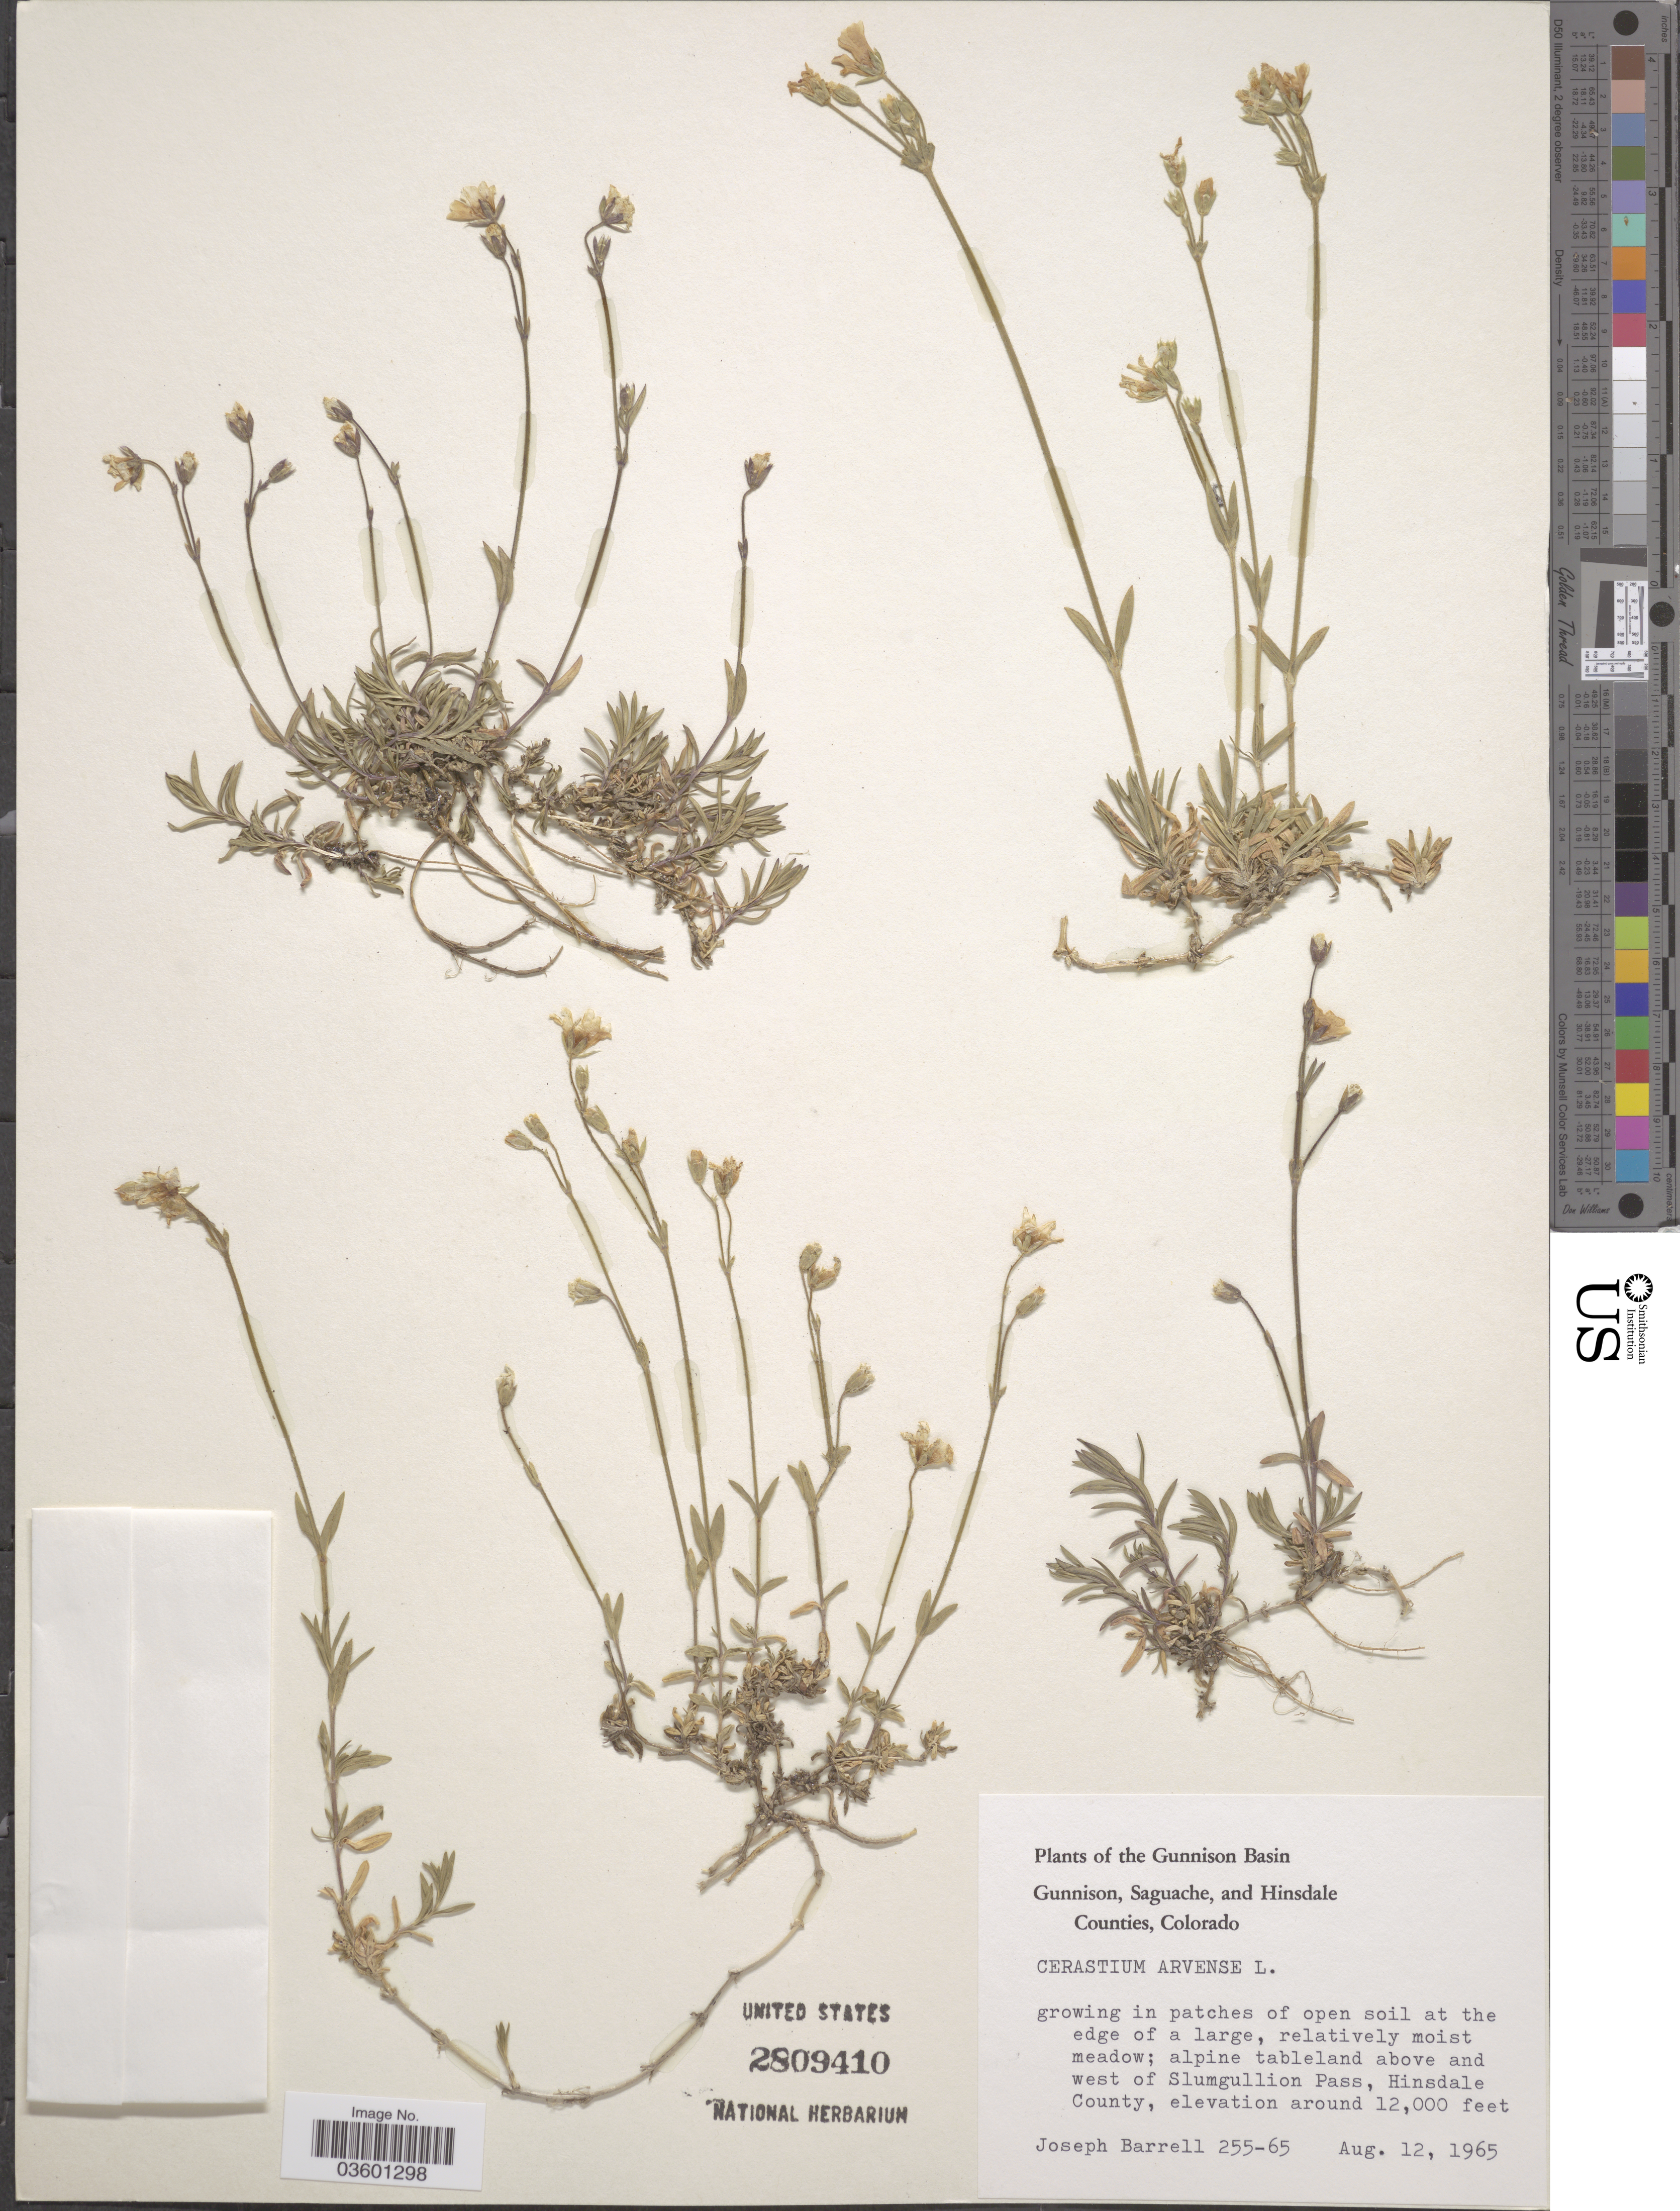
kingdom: Plantae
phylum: Tracheophyta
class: Magnoliopsida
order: Caryophyllales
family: Caryophyllaceae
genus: Cerastium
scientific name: Cerastium arvense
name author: L.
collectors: J. Barrell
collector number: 255-65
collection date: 1965-08-12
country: United States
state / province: Colorado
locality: Gunnison Basin. Hinsdale County. Alpine tableland above and west of Slumgullion Pass.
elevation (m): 3658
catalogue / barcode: US 2809410